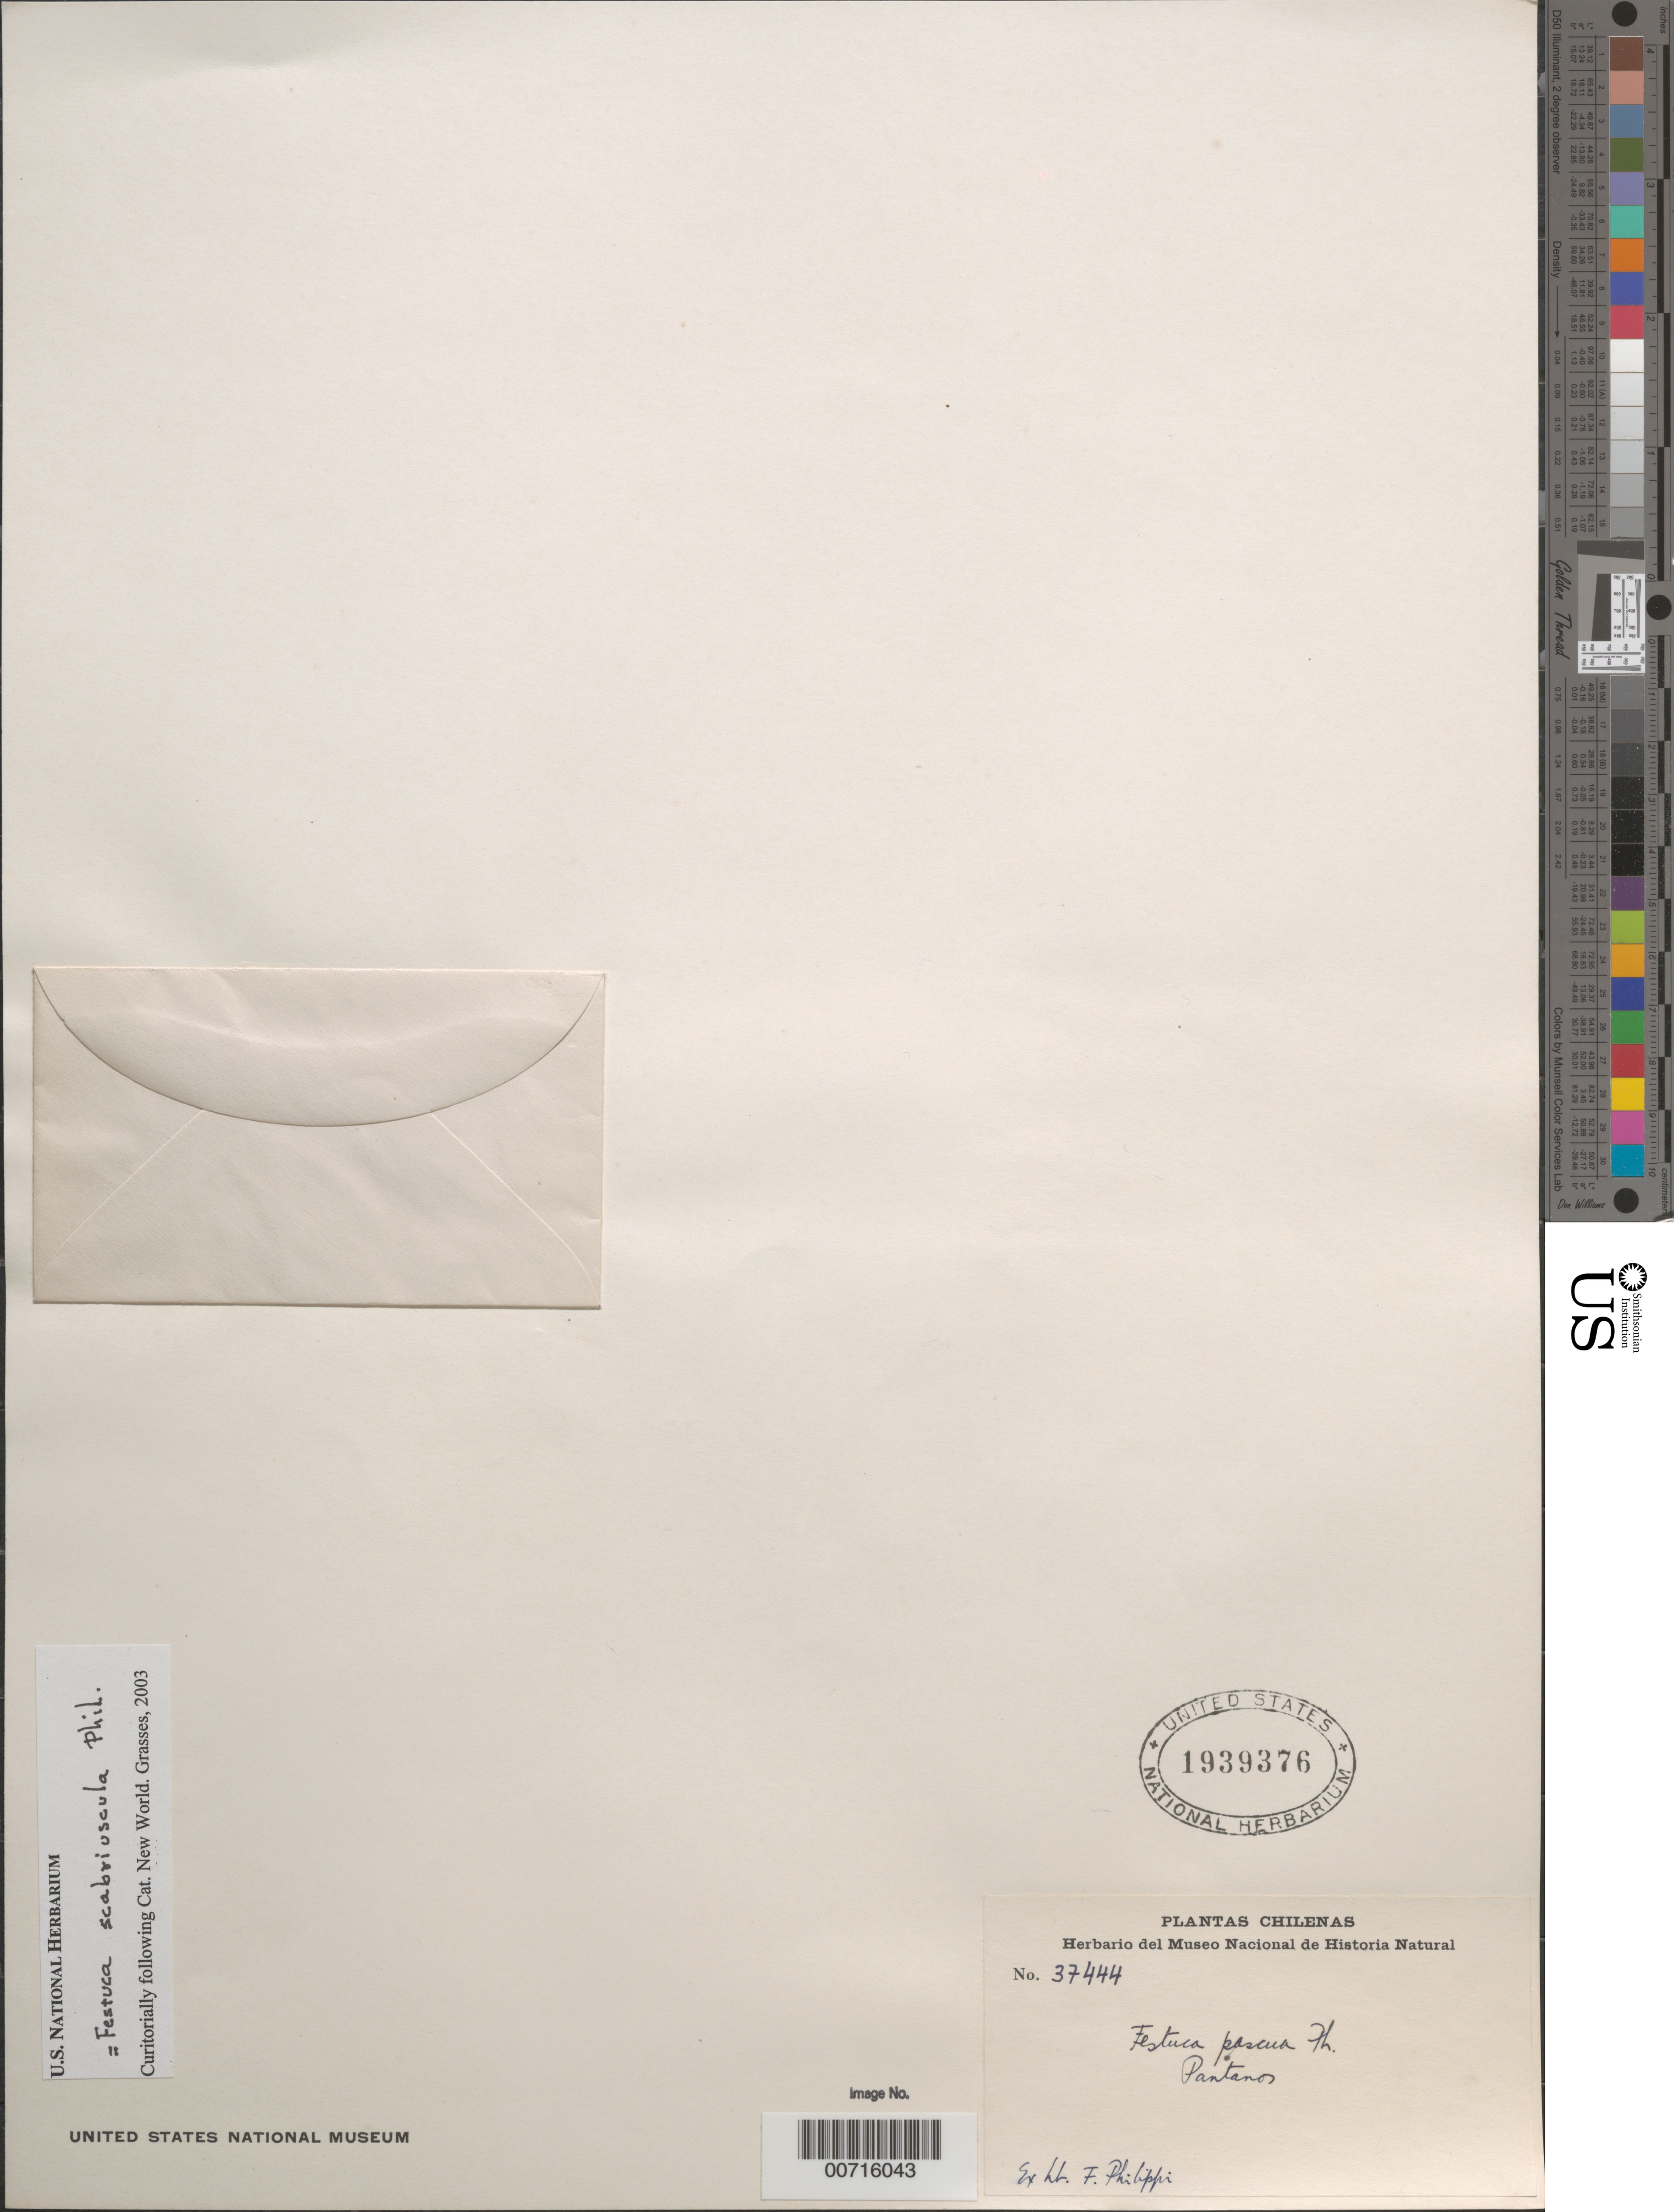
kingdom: Plantae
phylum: Tracheophyta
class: Liliopsida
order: Poales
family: Poaceae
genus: Festuca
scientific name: Festuca scabriuscula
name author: Phil.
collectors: ex herb. F. Philippi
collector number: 37444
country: Chile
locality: Chilenas. Pantanos.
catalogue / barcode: US 1939376